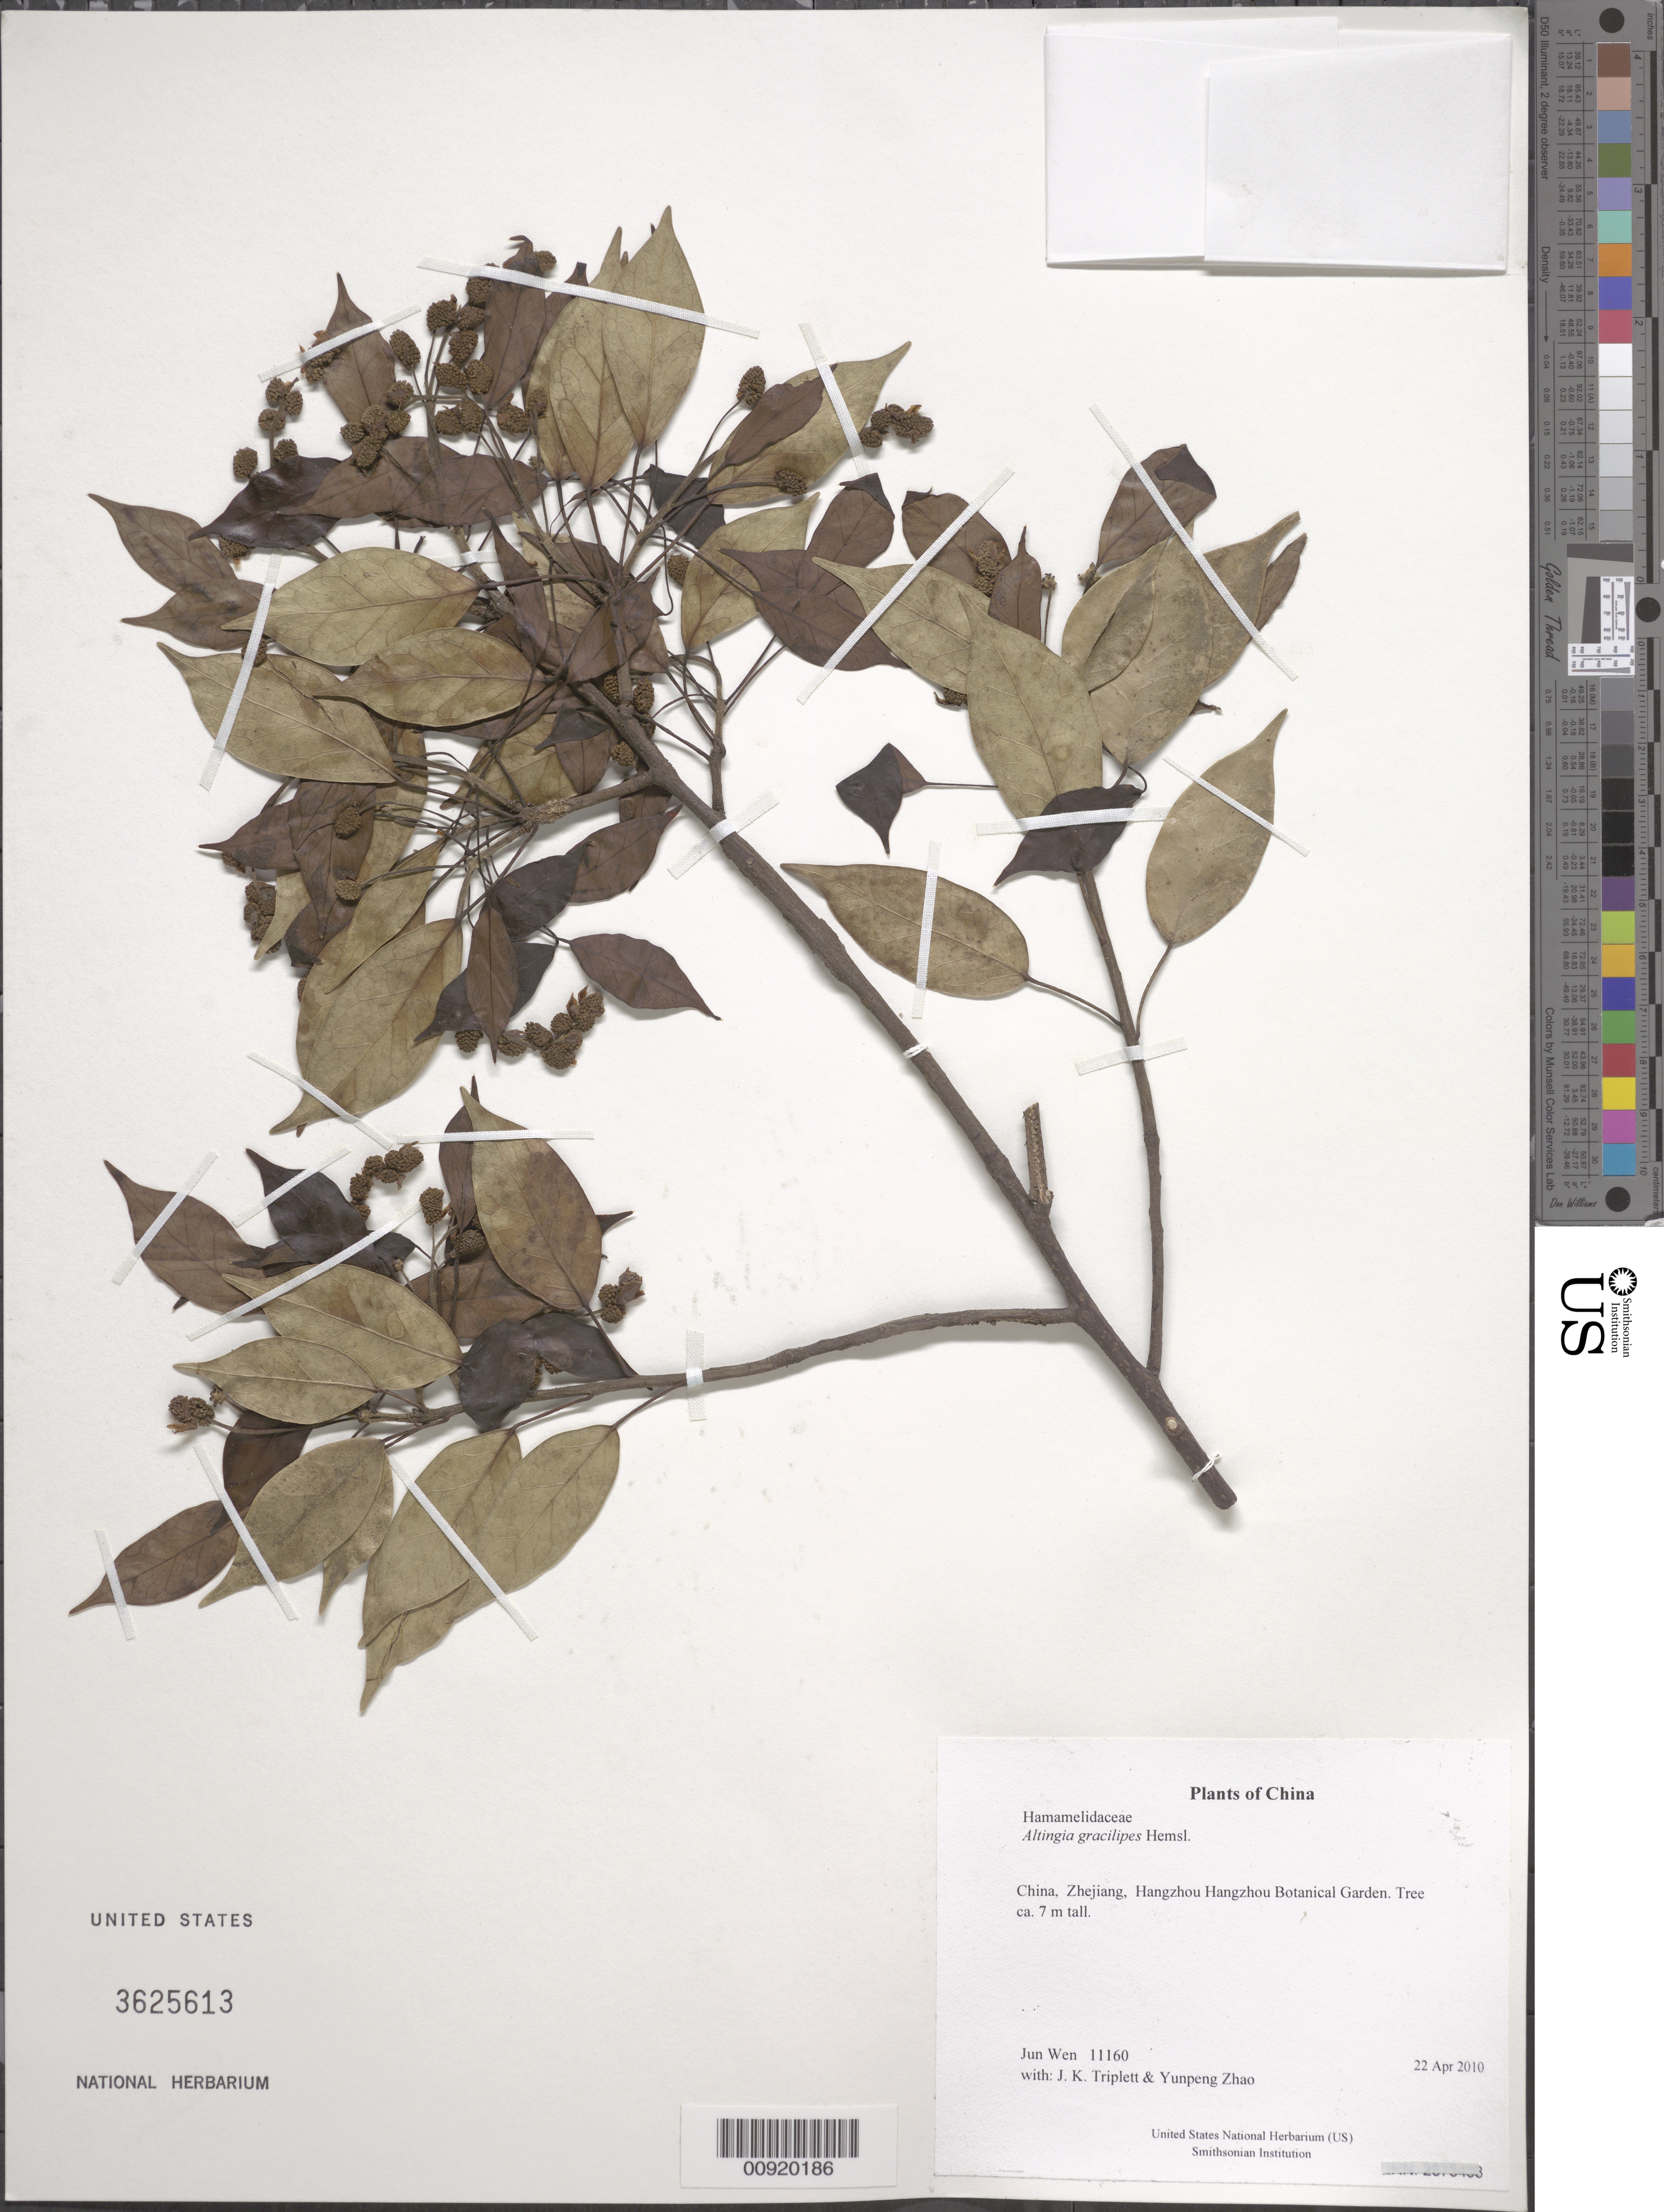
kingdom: Plantae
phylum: Tracheophyta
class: Magnoliopsida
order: Saxifragales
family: Altingiaceae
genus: Liquidambar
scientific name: Liquidambar gracilipes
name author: (Hemsl.) Ickert-Bond & J. Wen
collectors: J. Wen, J. K. Triplett & Yunpeng Zhao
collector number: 11160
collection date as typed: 22 Apr 2010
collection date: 2010-04-22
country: China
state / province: Zhejiang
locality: Hangzhou Hangzhou Botanical Garden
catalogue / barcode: US 3625613